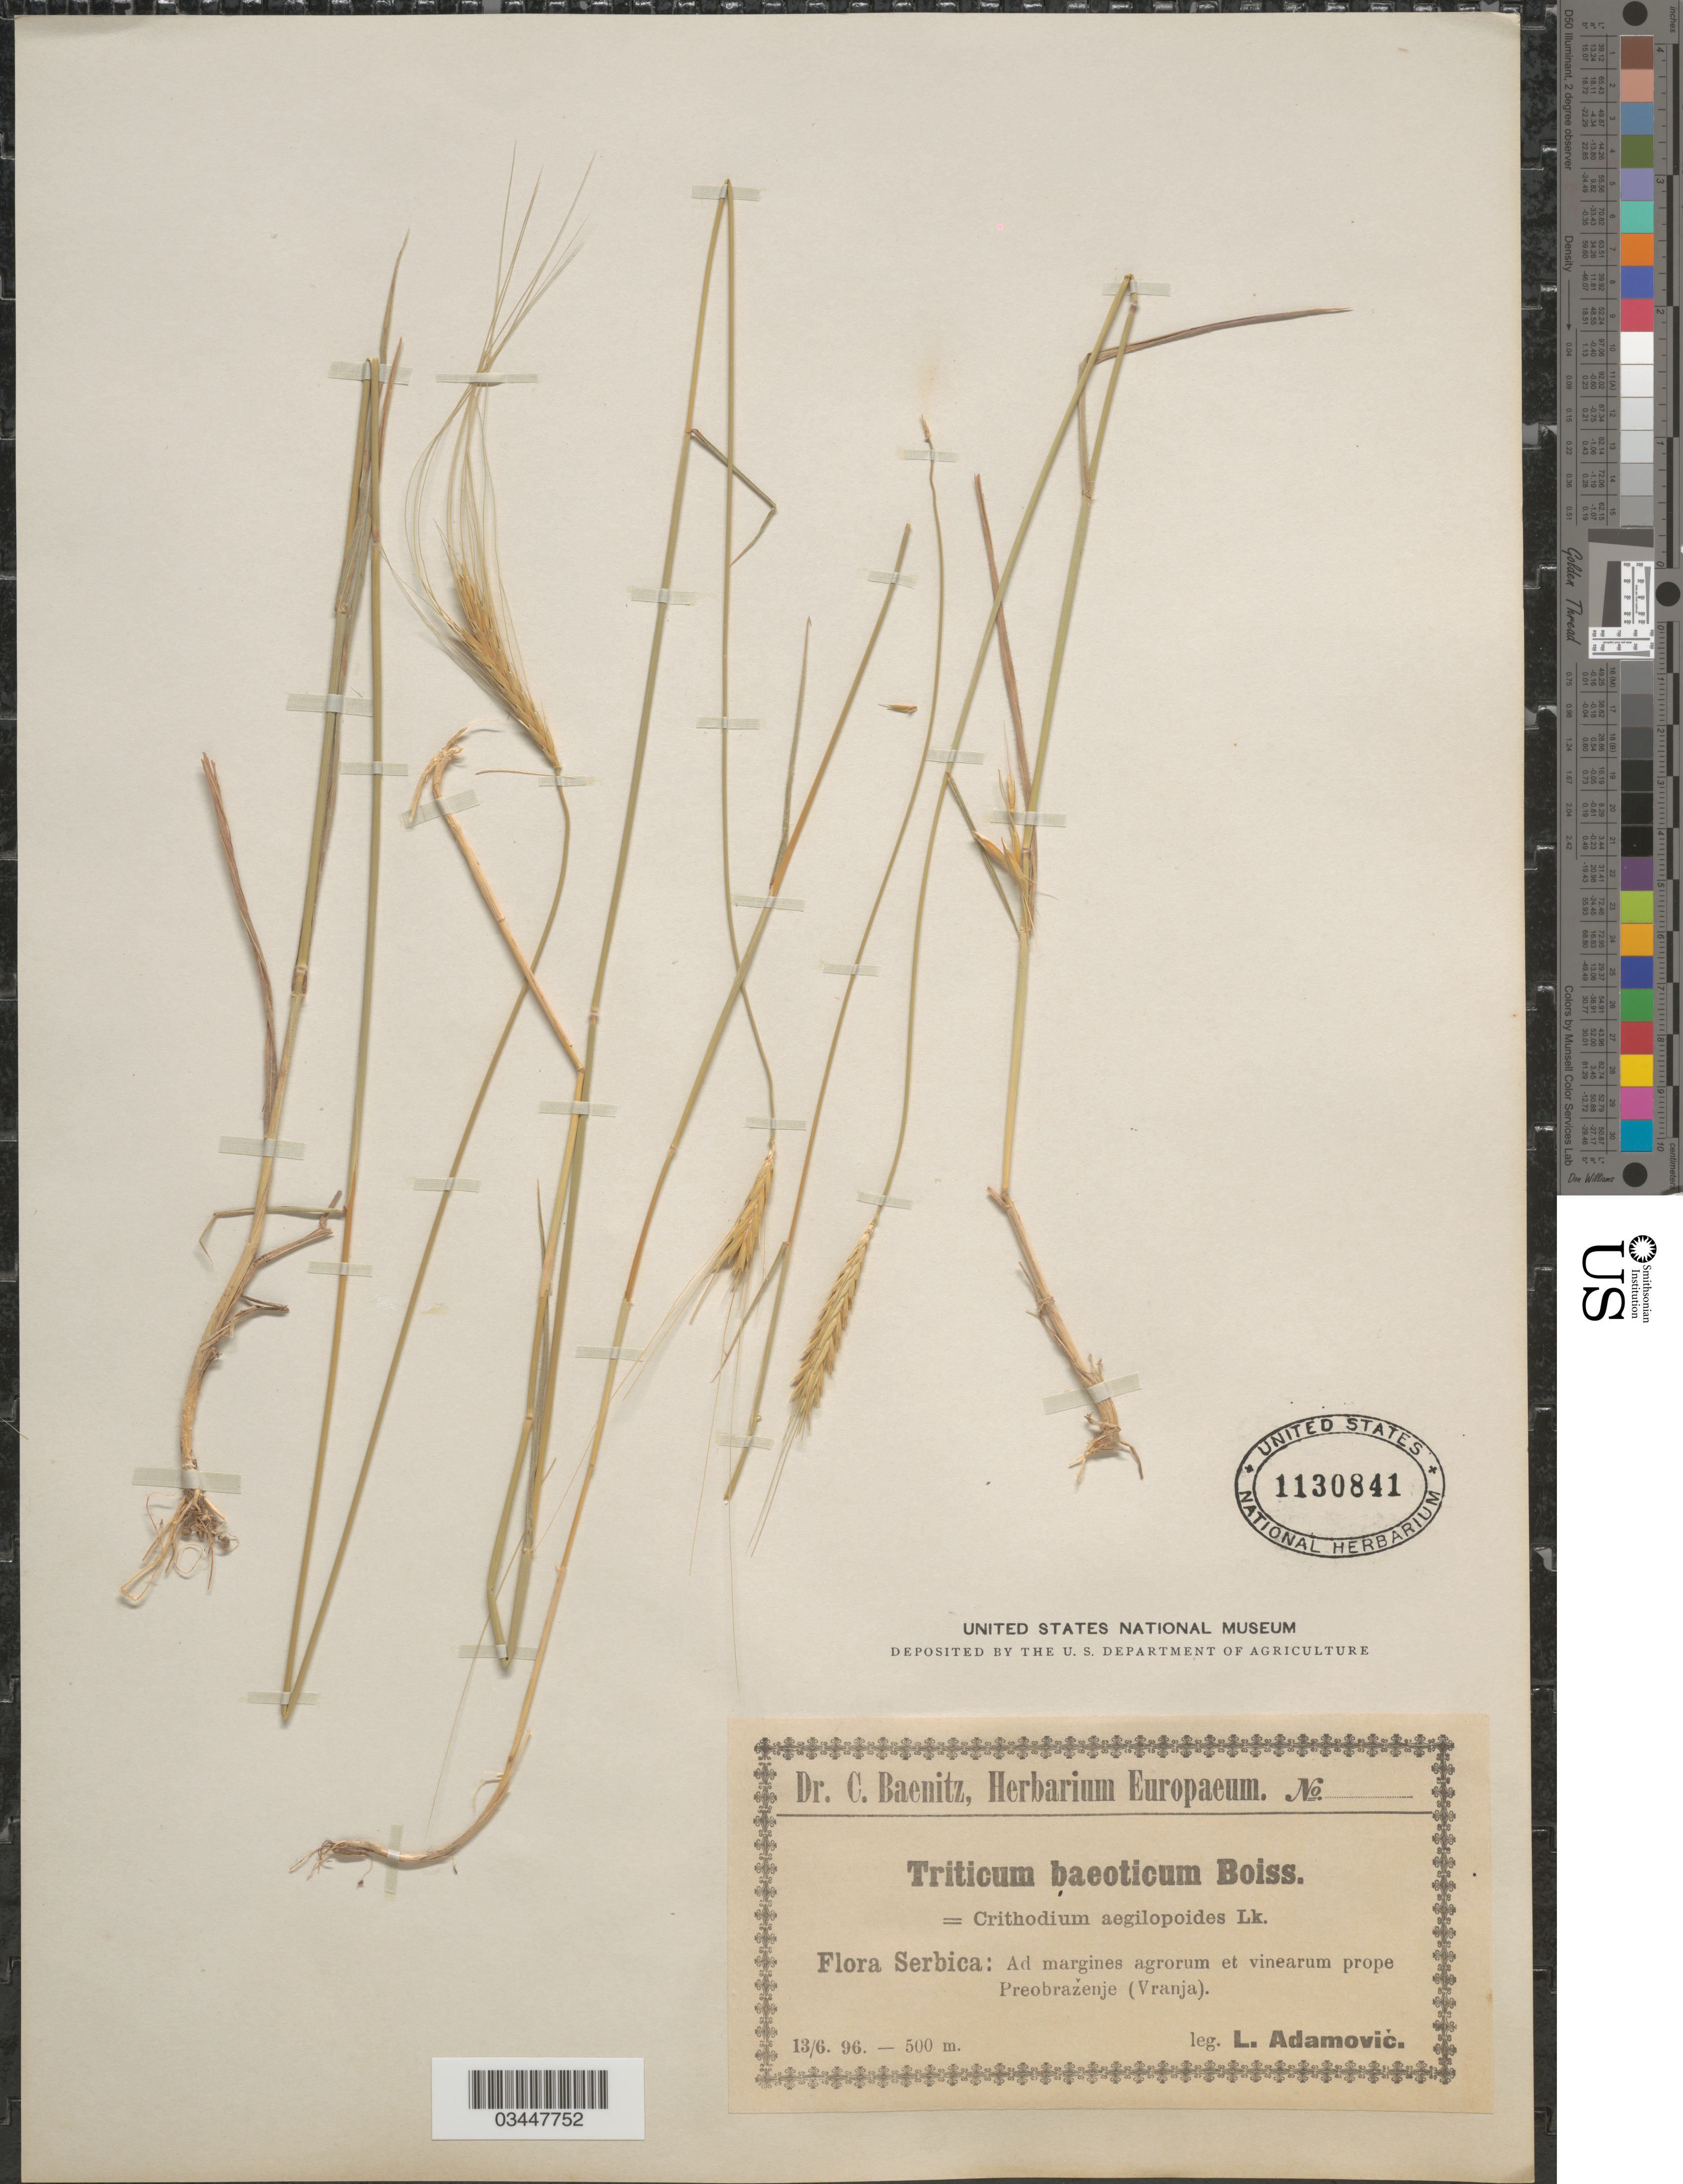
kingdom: Plantae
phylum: Tracheophyta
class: Liliopsida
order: Poales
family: Poaceae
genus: Triticum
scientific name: Triticum monococcum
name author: L.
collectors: L. Adamović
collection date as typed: Transcribed d/m/y: 13/6/96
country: Serbia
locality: Serbica: Ad margines agrorum et vinearum prope Preobrazenje (Vranja).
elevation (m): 500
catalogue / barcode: US 1130841